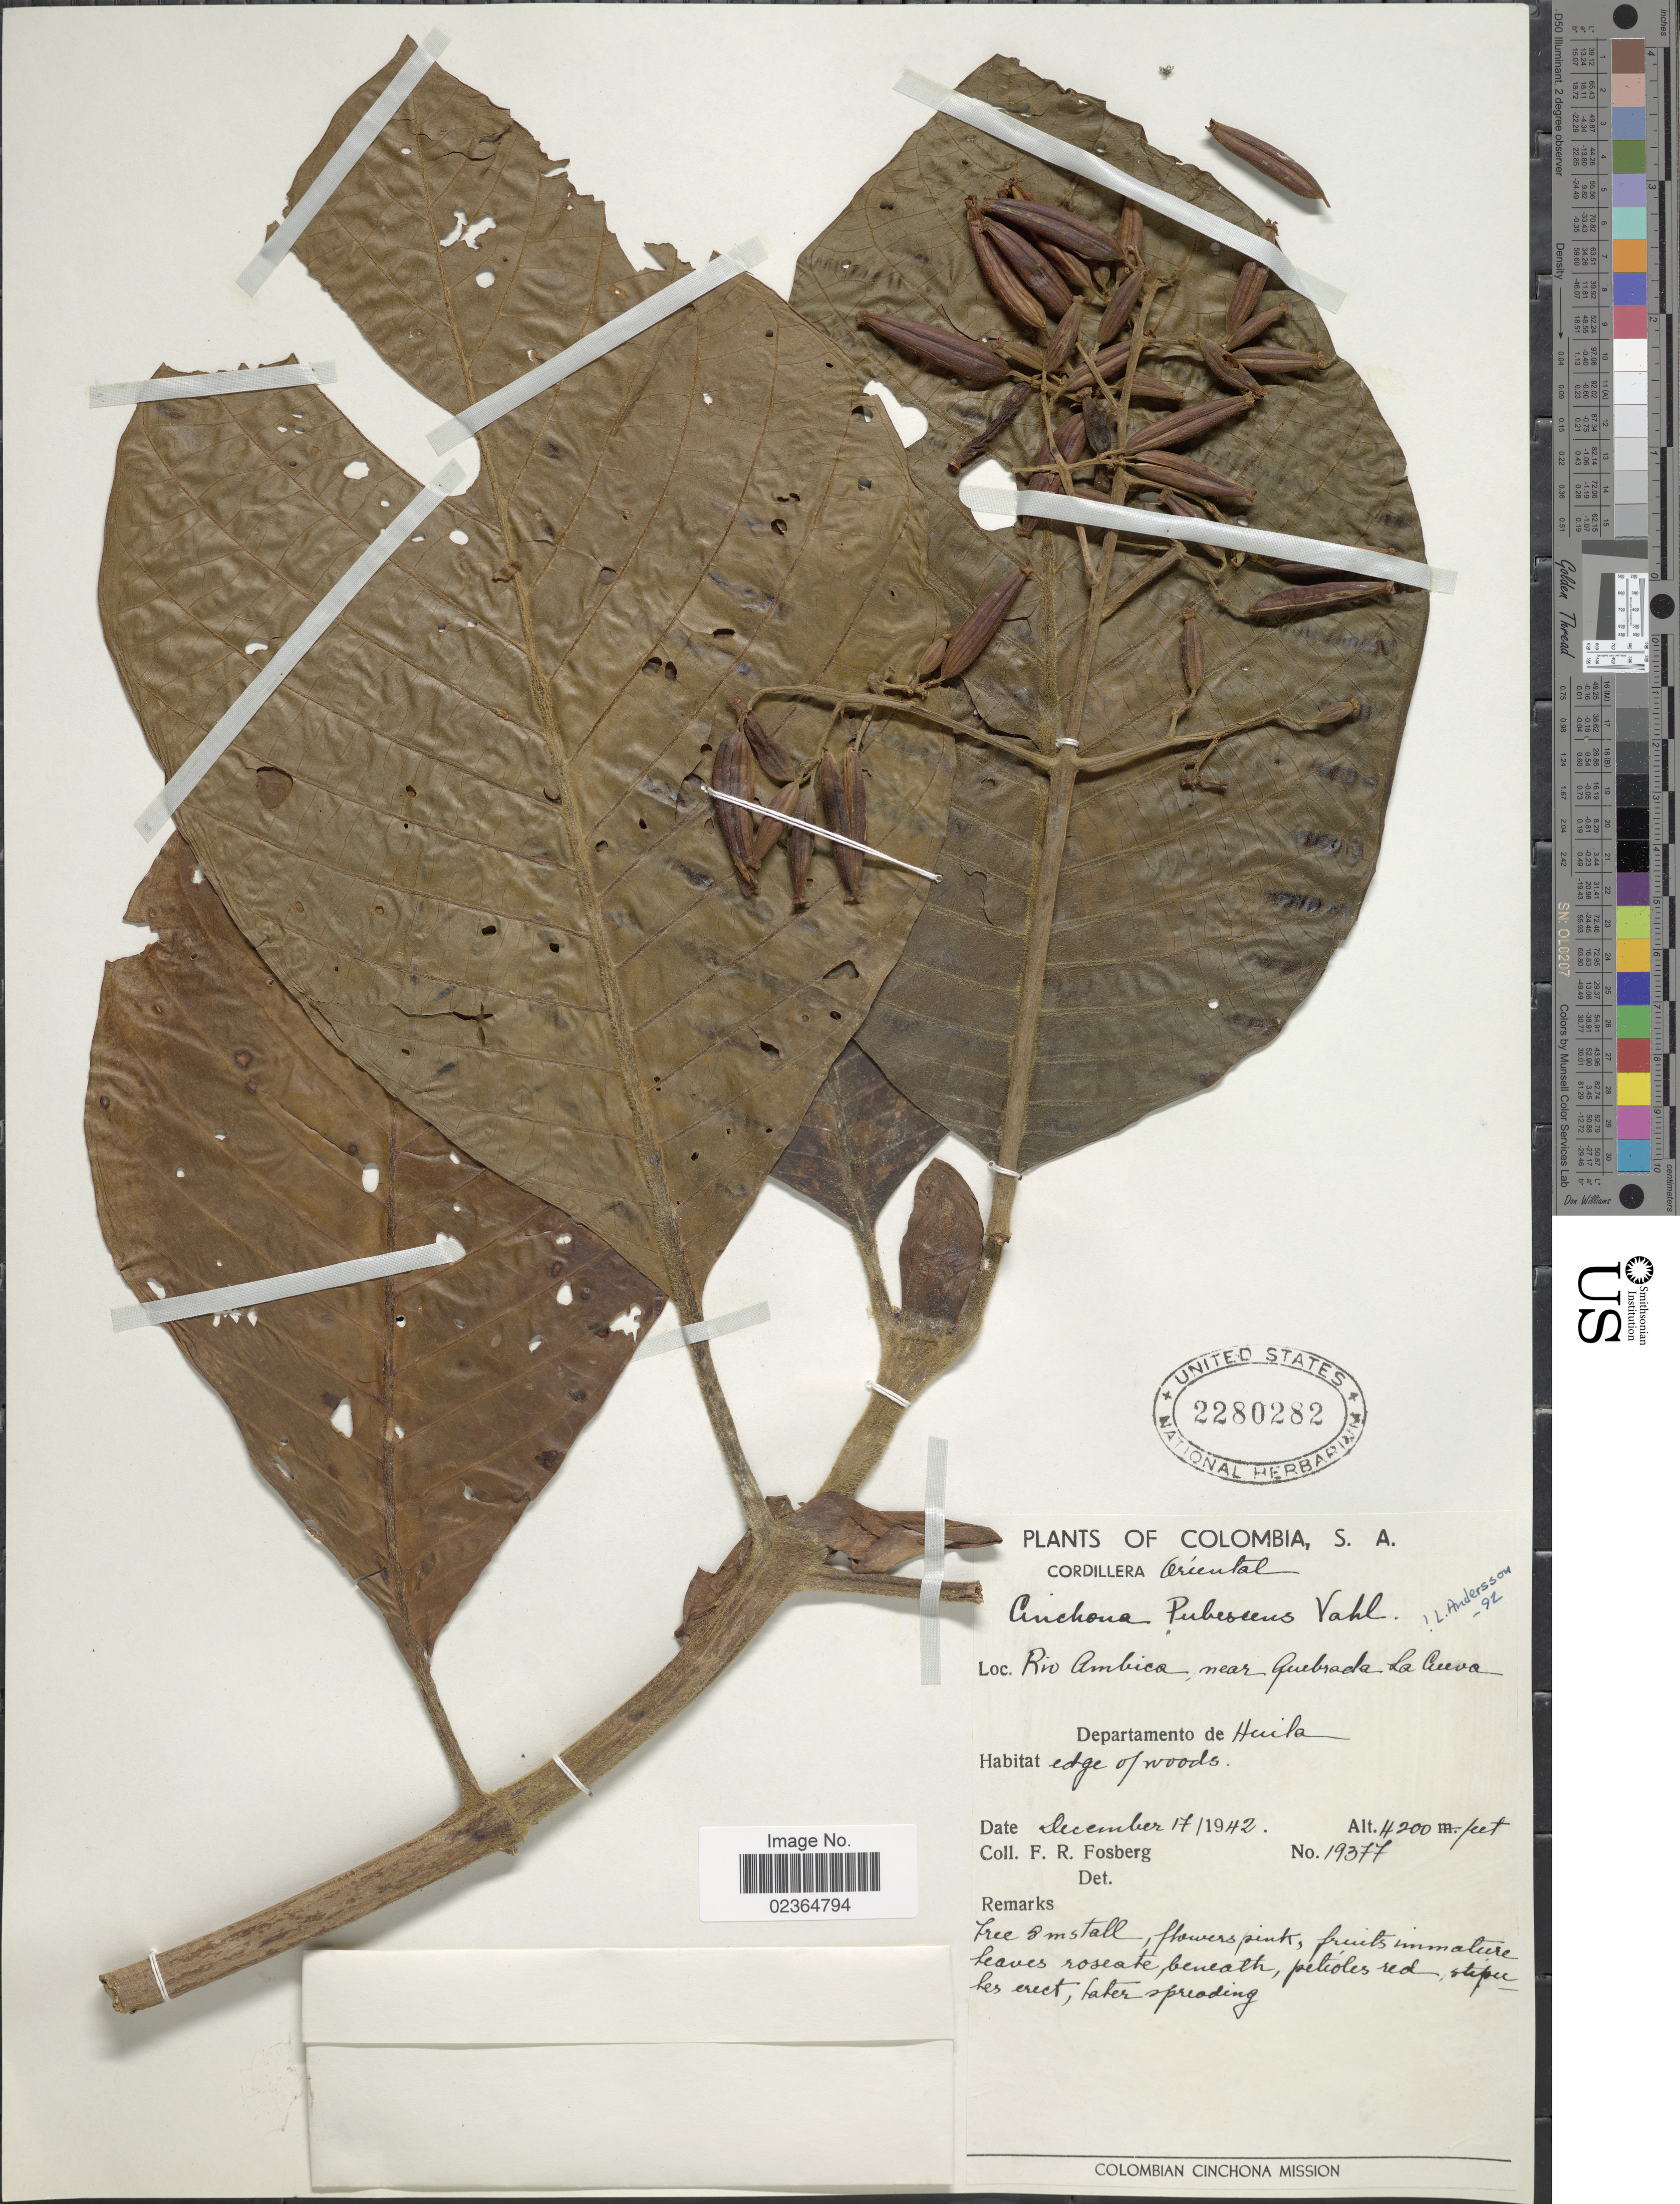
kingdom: Plantae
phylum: Tracheophyta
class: Magnoliopsida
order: Gentianales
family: Rubiaceae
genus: Cinchona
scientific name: Cinchona pubescens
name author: Vahl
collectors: F. R. Fosberg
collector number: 19377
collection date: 1942-12-17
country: Colombia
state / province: Huila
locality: Cordillera Oriental. Rio Ambica, near Quebrada La Cueva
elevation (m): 1280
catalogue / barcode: US 2280282